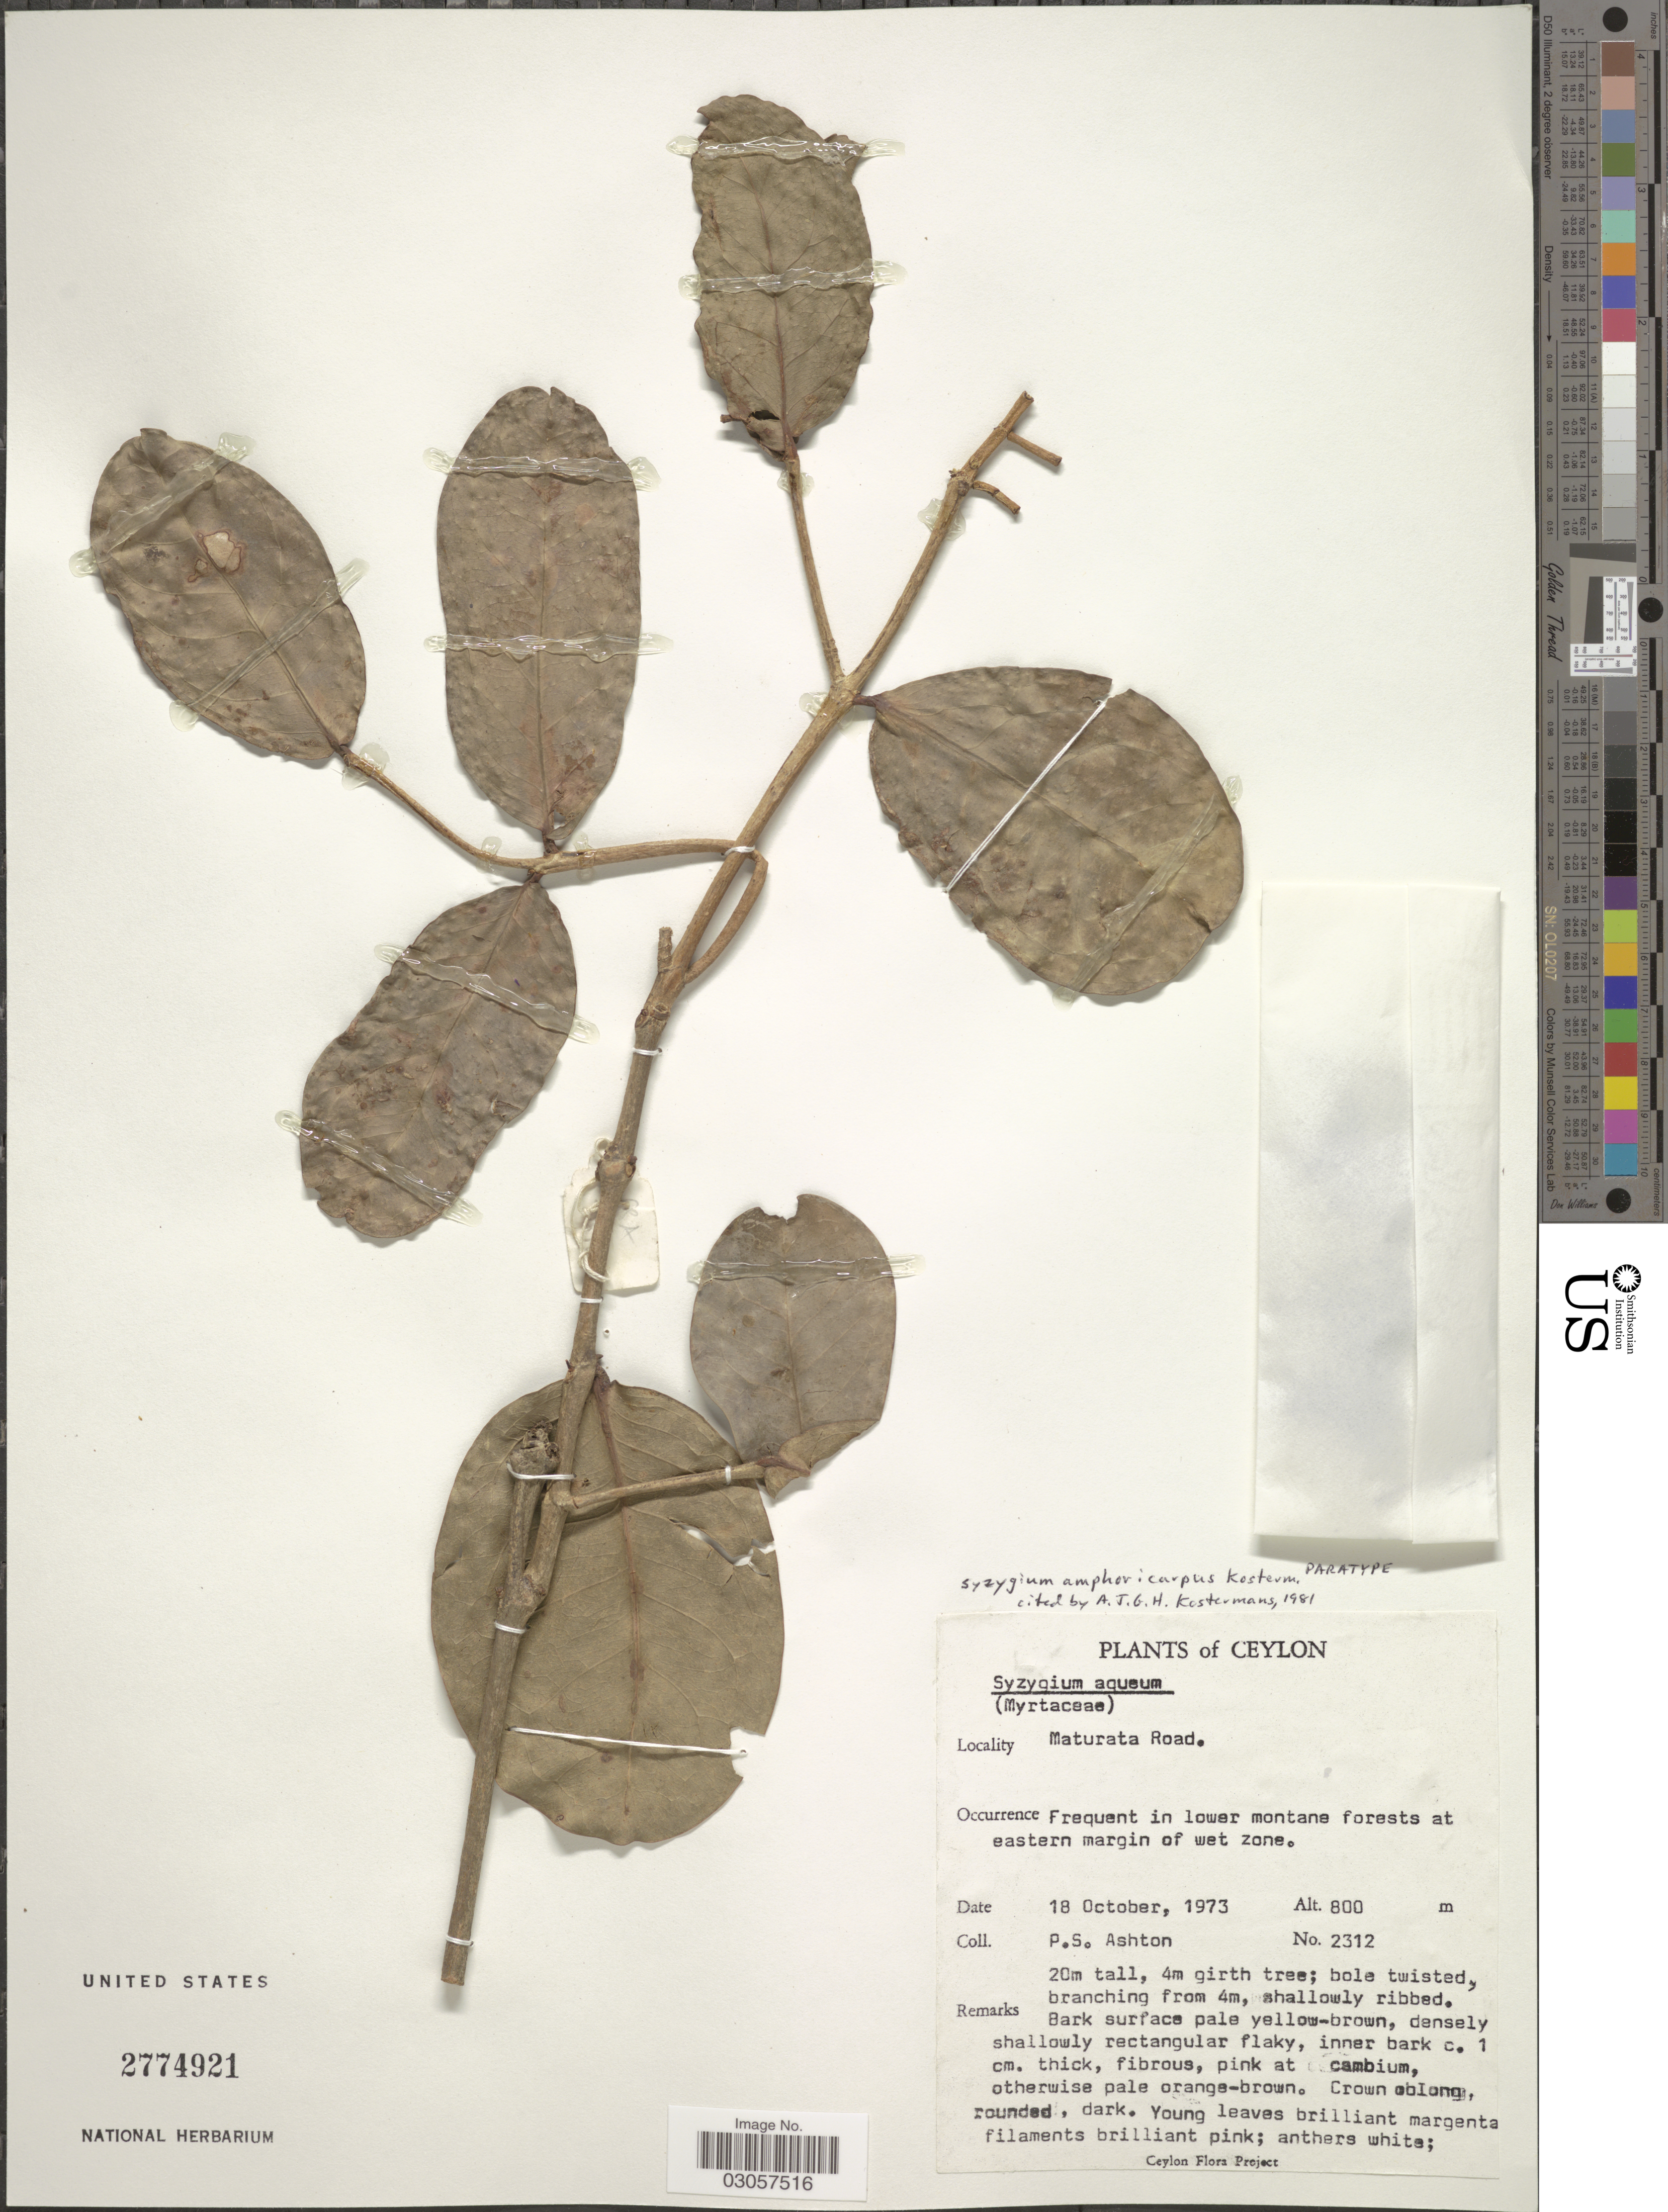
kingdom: Plantae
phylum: Tracheophyta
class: Magnoliopsida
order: Myrtales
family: Myrtaceae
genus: Syzygium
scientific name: Syzygium amphoraecarpus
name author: Kosterm.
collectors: P. S. Ashton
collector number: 2312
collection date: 1973-10-18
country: Sri Lanka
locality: Ceylon, Maturata Road.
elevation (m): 800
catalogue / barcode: US 2774921